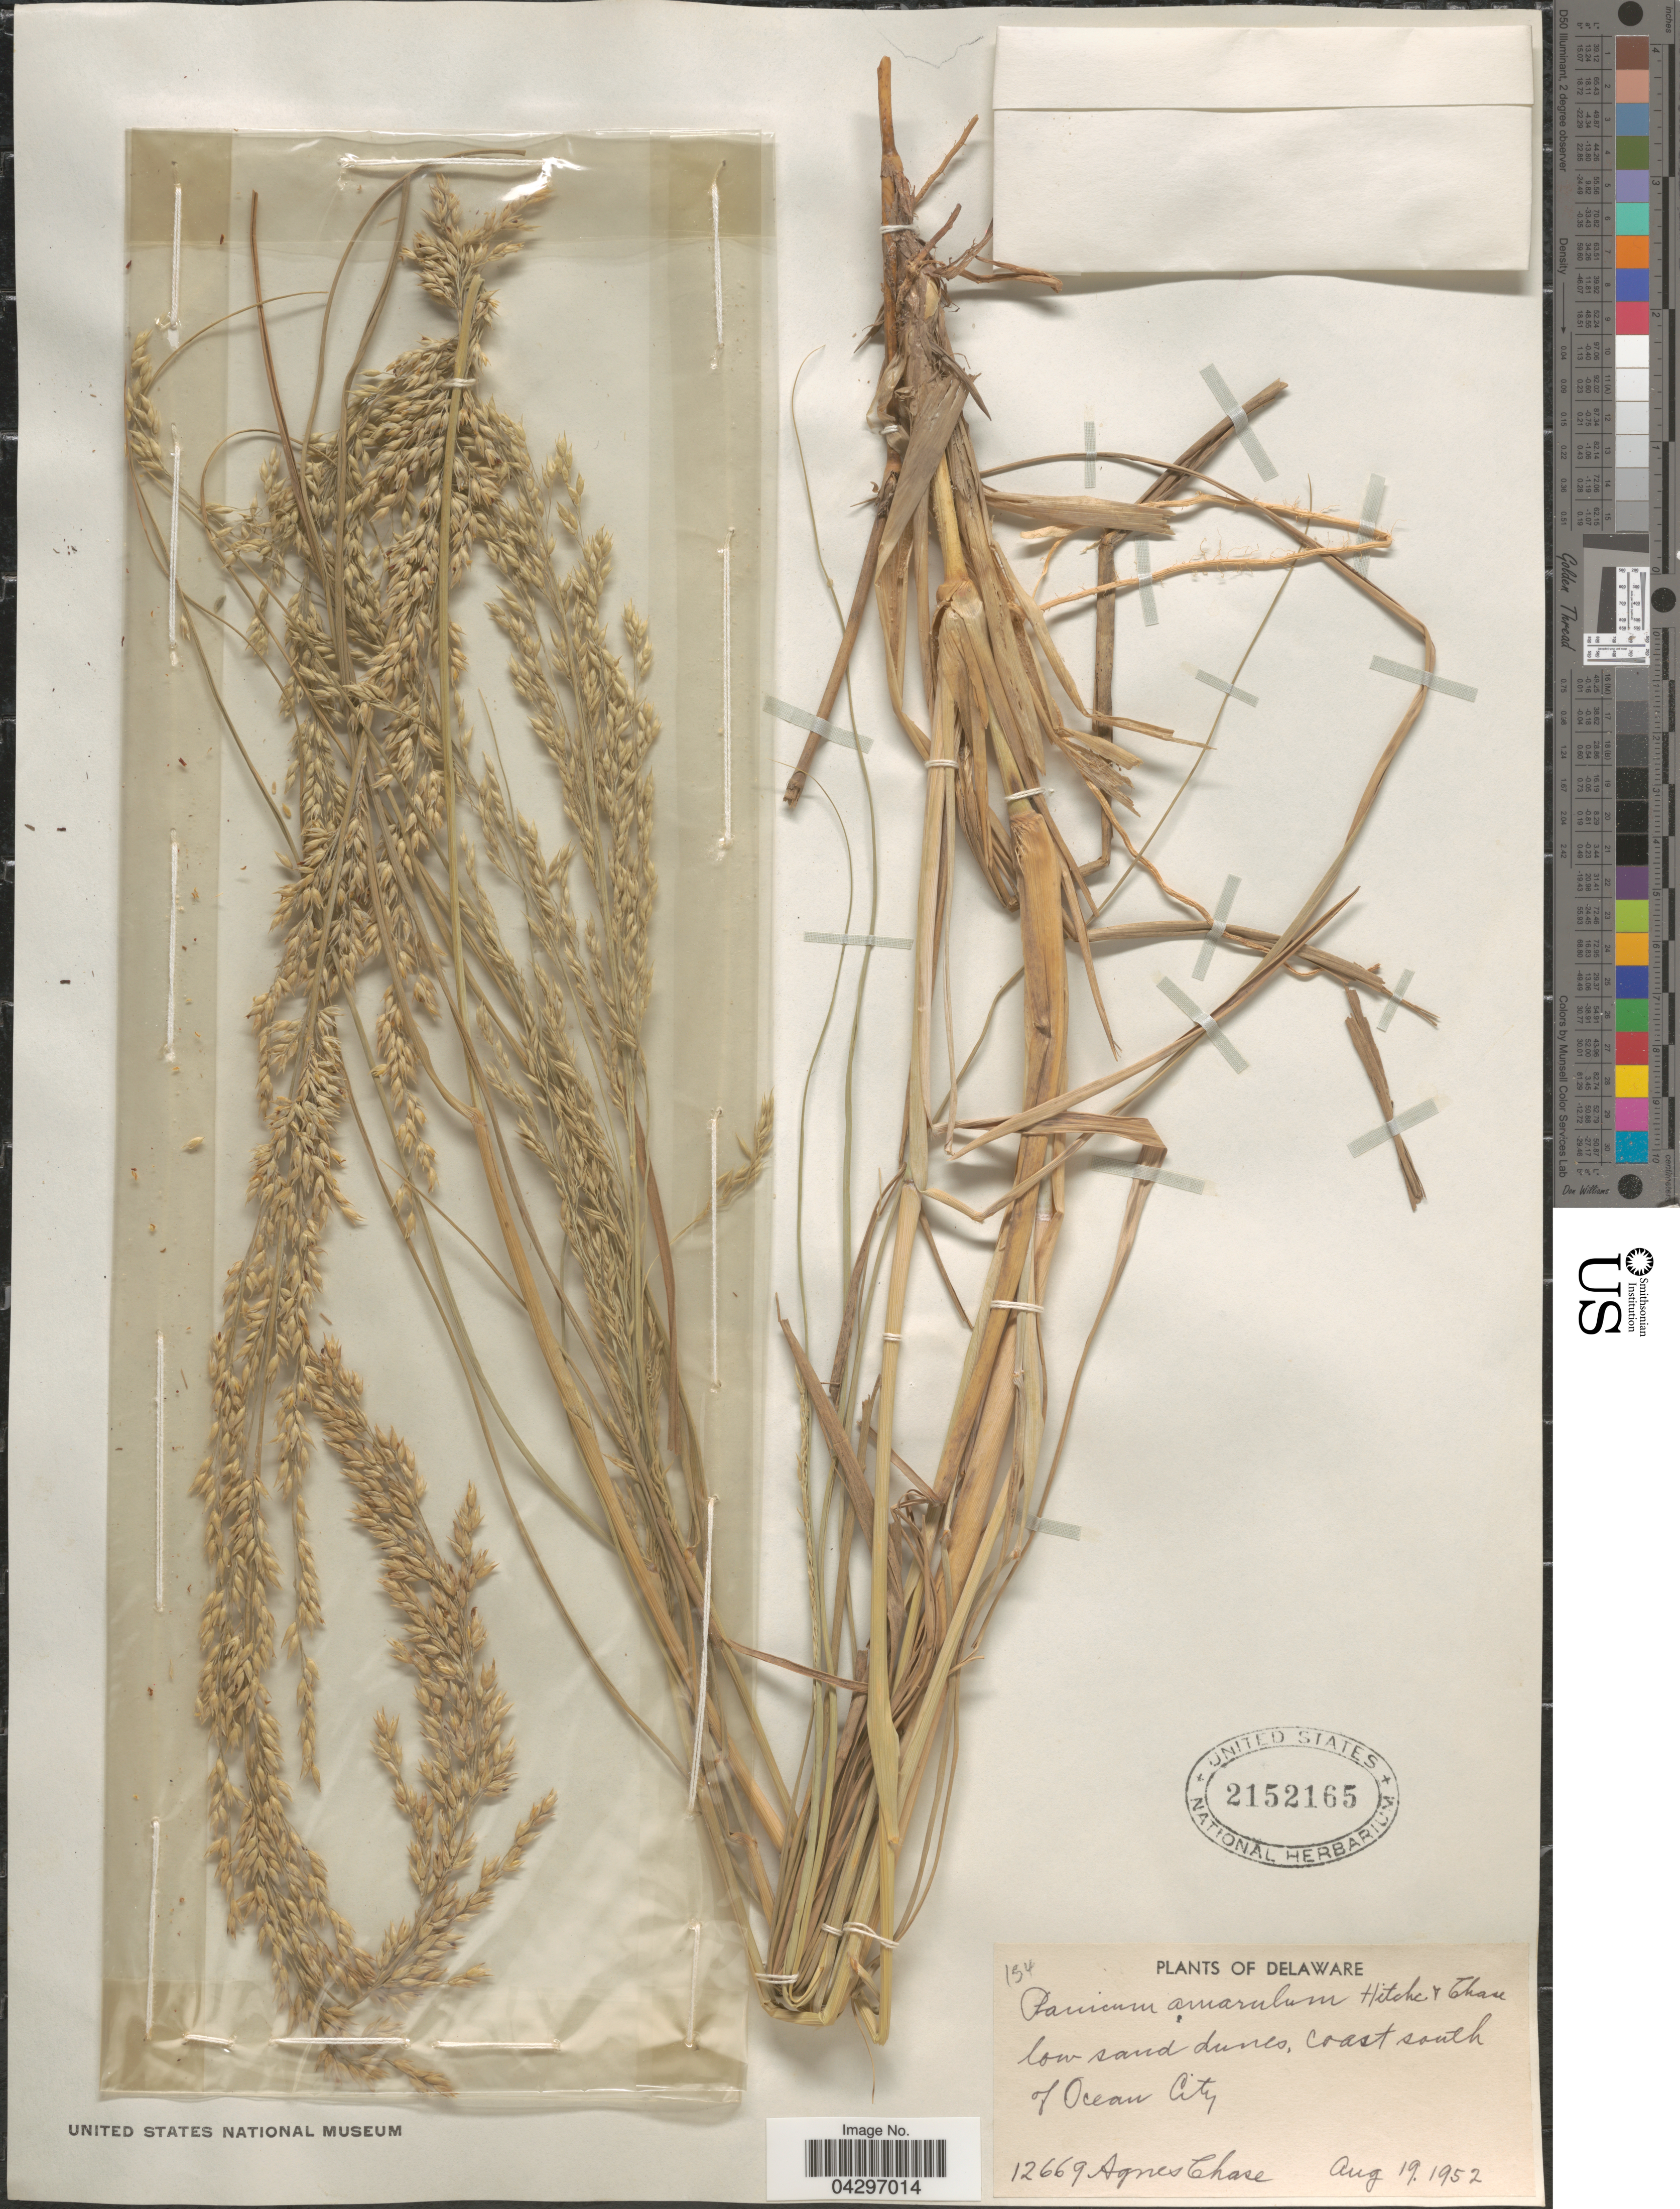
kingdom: Plantae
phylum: Tracheophyta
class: Liliopsida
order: Poales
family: Poaceae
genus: Panicum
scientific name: Panicum amarum var. amarulum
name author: (Hitchc. & Chase) Freckmann & Lelong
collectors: A. Chase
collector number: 12669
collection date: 1952-08-19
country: United States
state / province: Maryland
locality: Coast south of Ocean City. (? label says Delaware)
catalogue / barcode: US 2152165